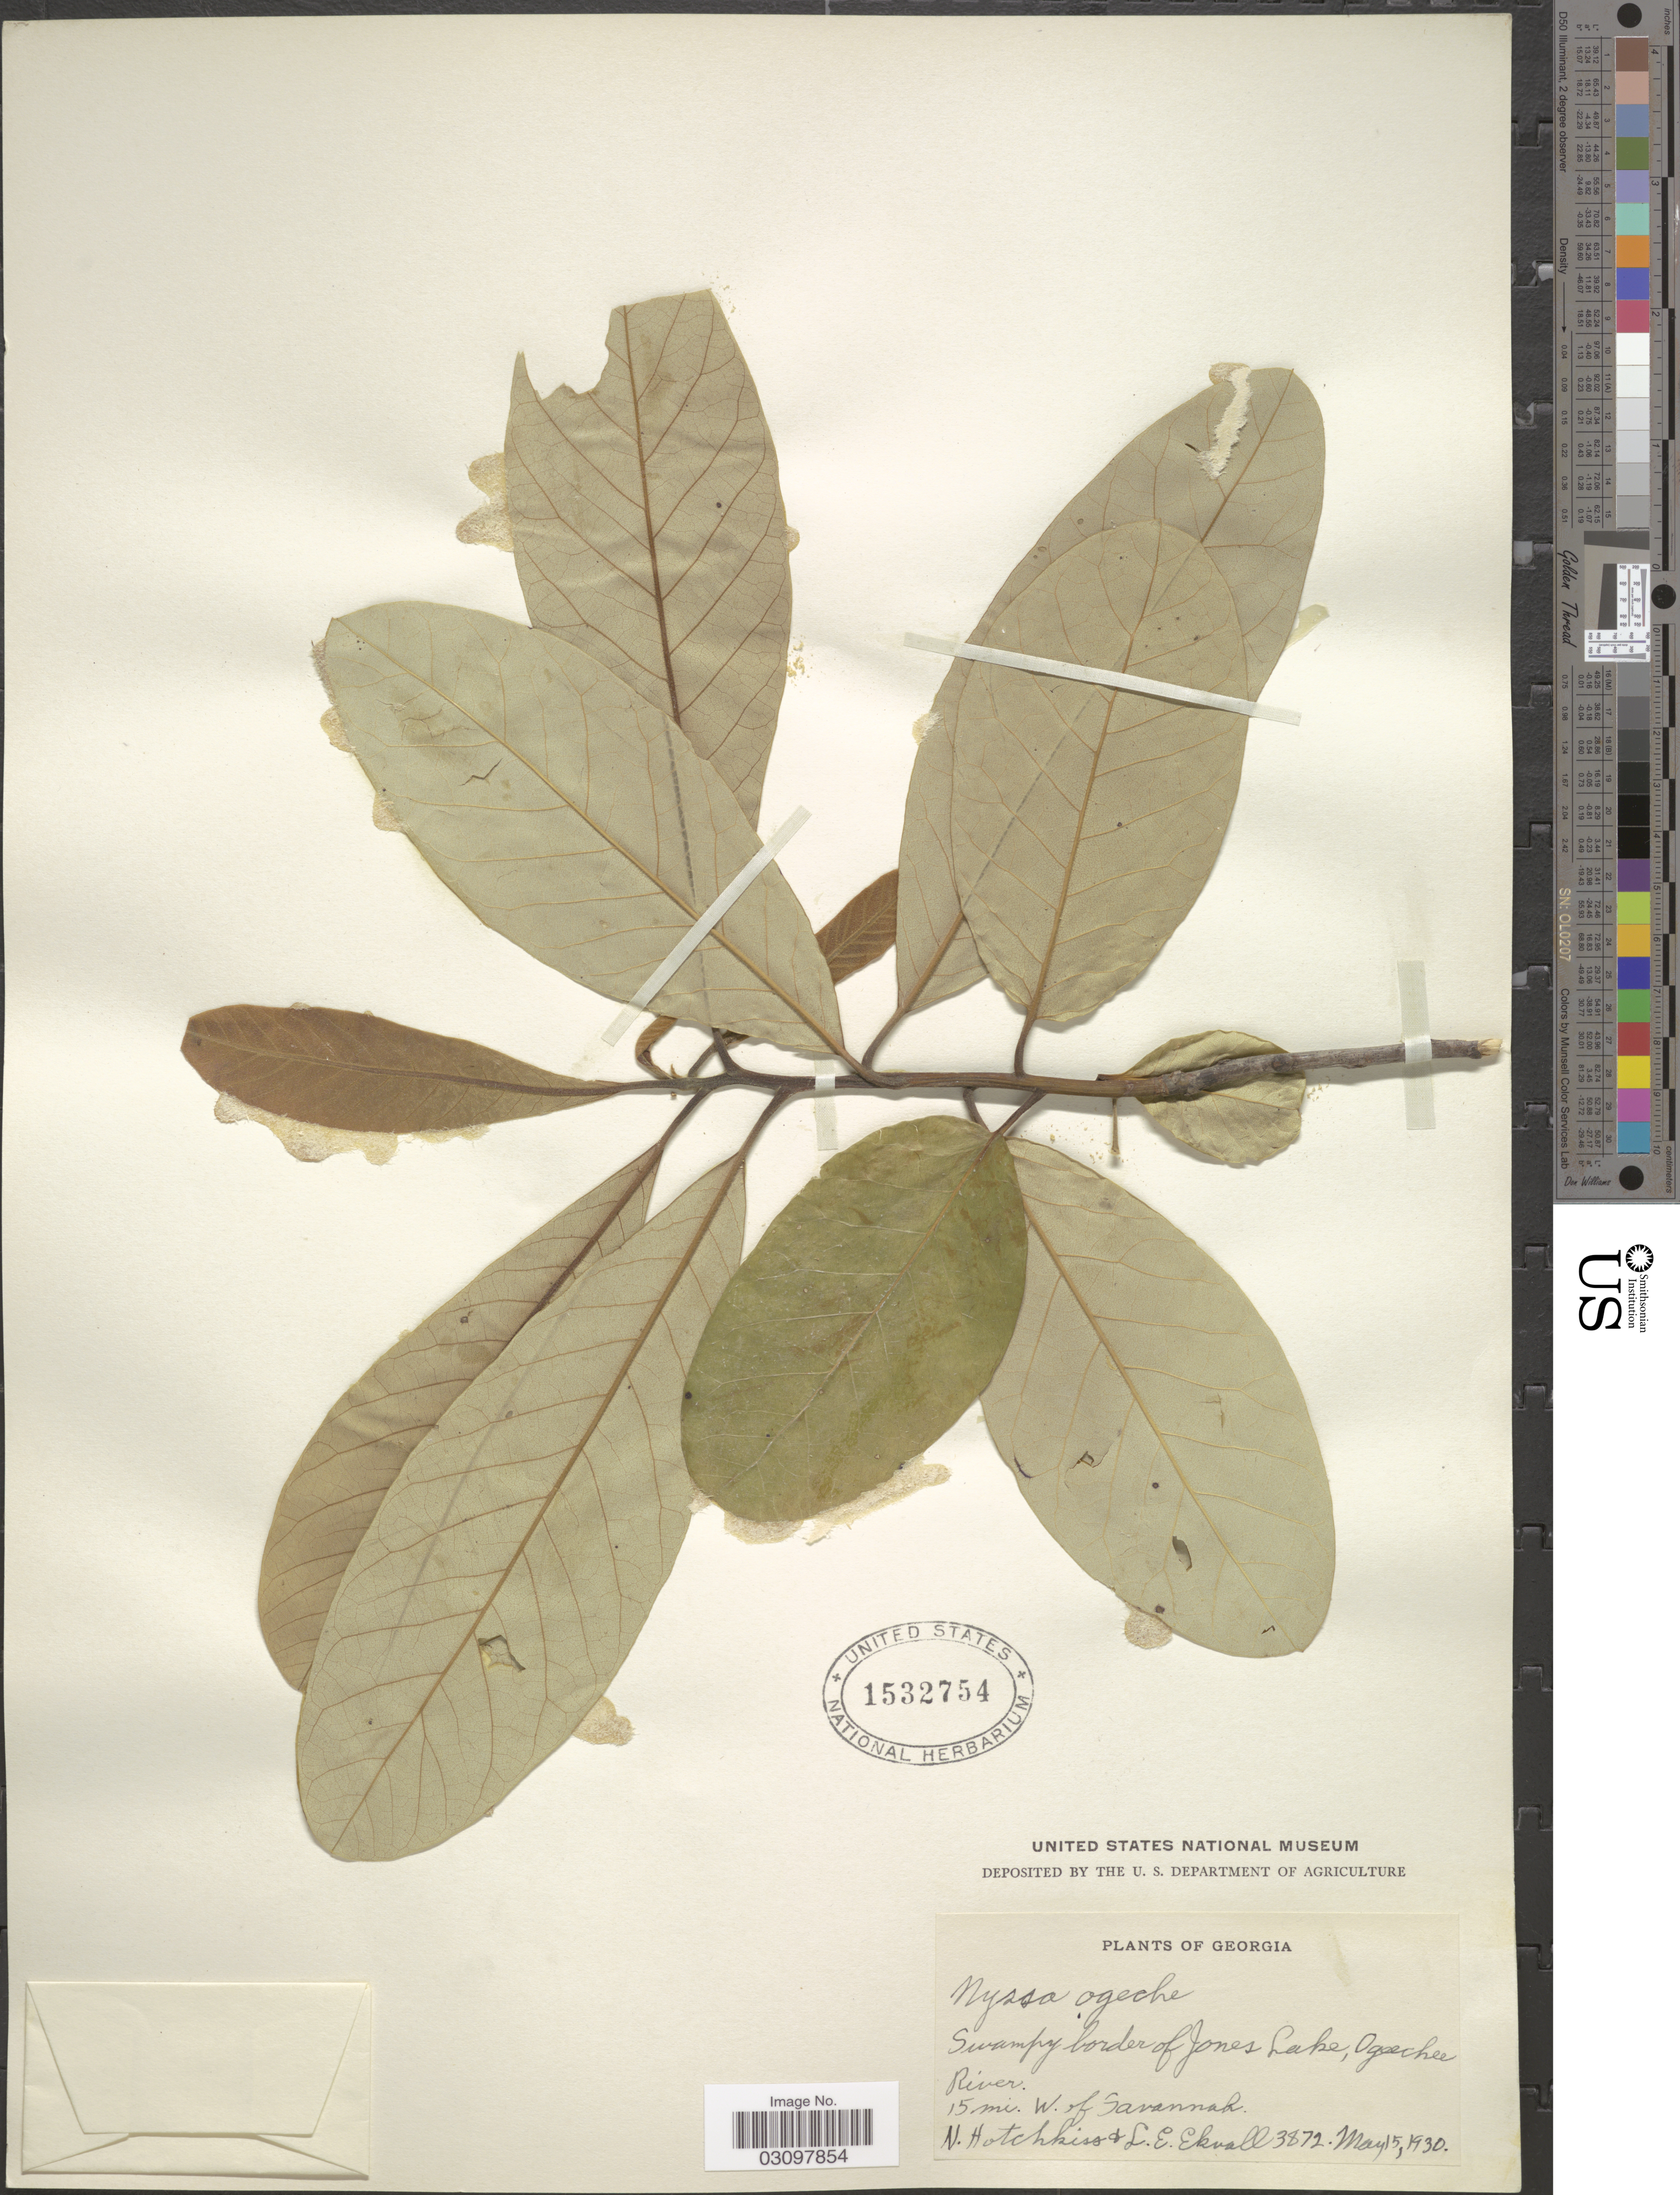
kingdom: Plantae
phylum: Tracheophyta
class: Magnoliopsida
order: Cornales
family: Nyssaceae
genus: Nyssa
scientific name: Nyssa ogeche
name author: W. Bartram ex Marshall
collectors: N. Hotchkiss & L. Ekvall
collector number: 3872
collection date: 1930-05-15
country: United States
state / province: Georgia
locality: Swampy border of James Lake, Ogeechee River. 15 mi. W. of Savannah.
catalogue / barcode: US 1532754